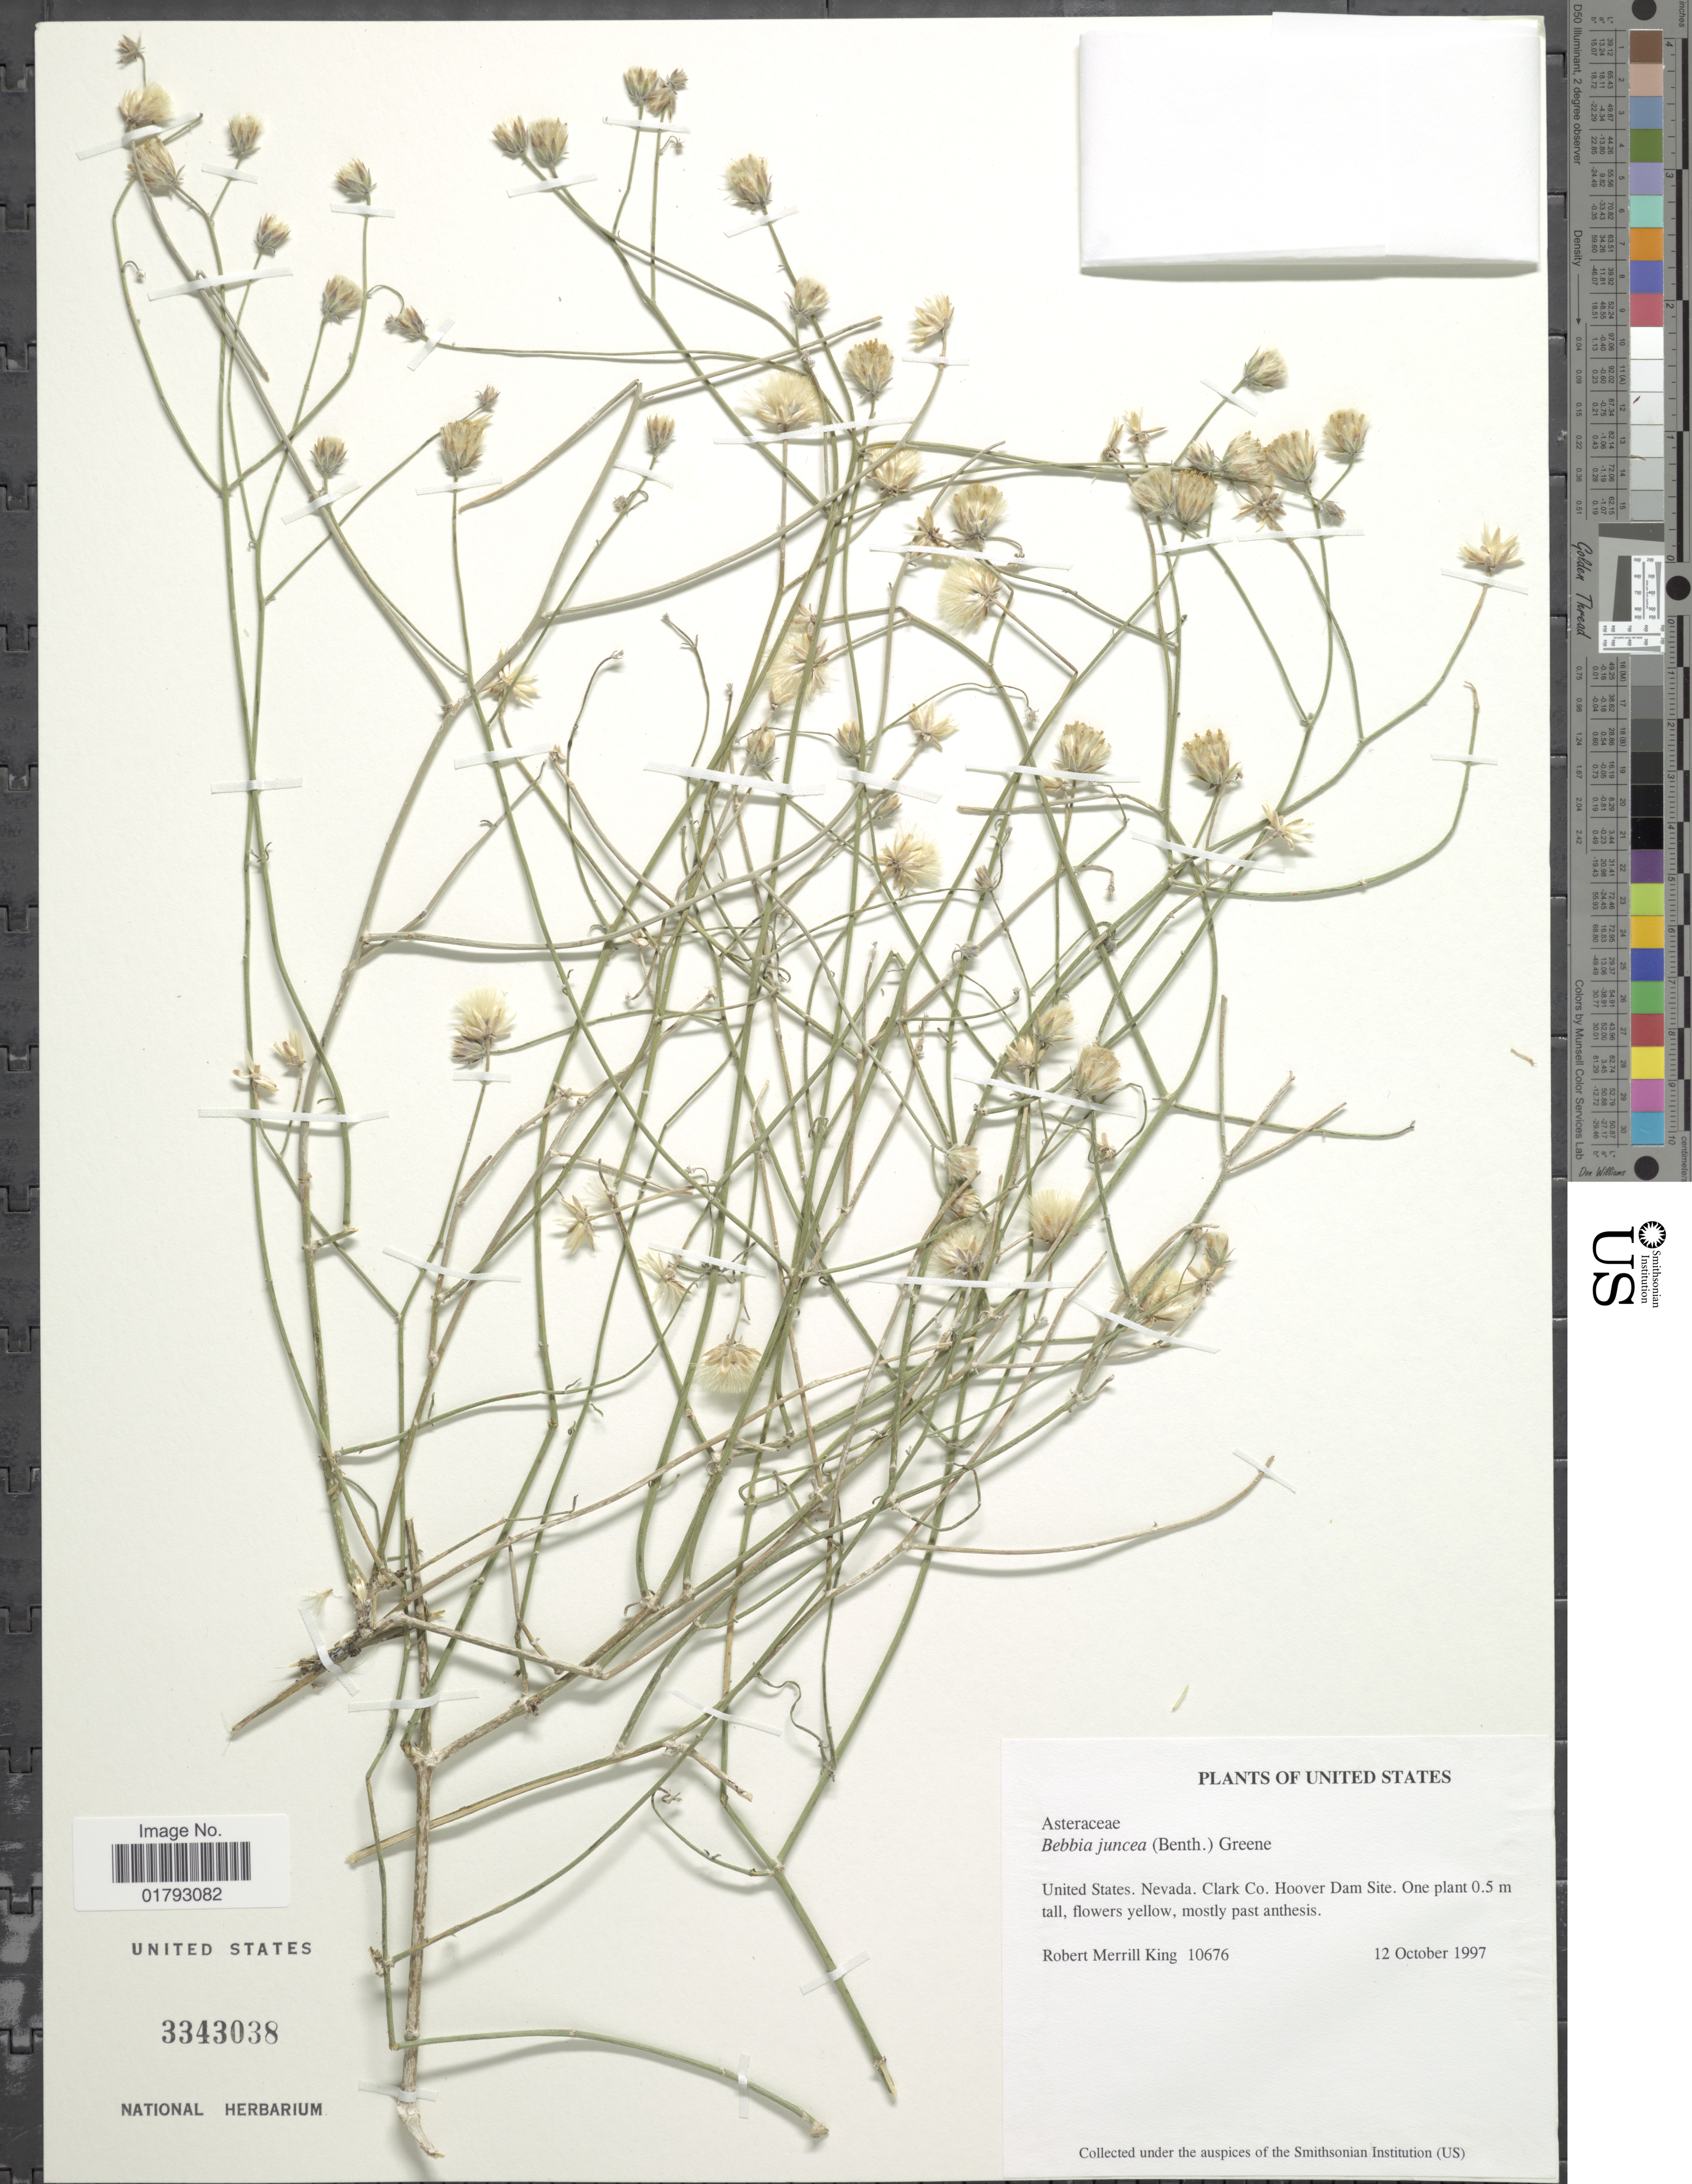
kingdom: Plantae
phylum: Tracheophyta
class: Magnoliopsida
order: Asterales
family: Asteraceae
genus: Bebbia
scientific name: Bebbia juncea var. aspera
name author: Greene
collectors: R. M. King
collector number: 10676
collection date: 1997-10-12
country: United States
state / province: Nevada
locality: United States, Nevada, Clark Co. Hoover Dam Site.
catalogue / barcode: US 3343038